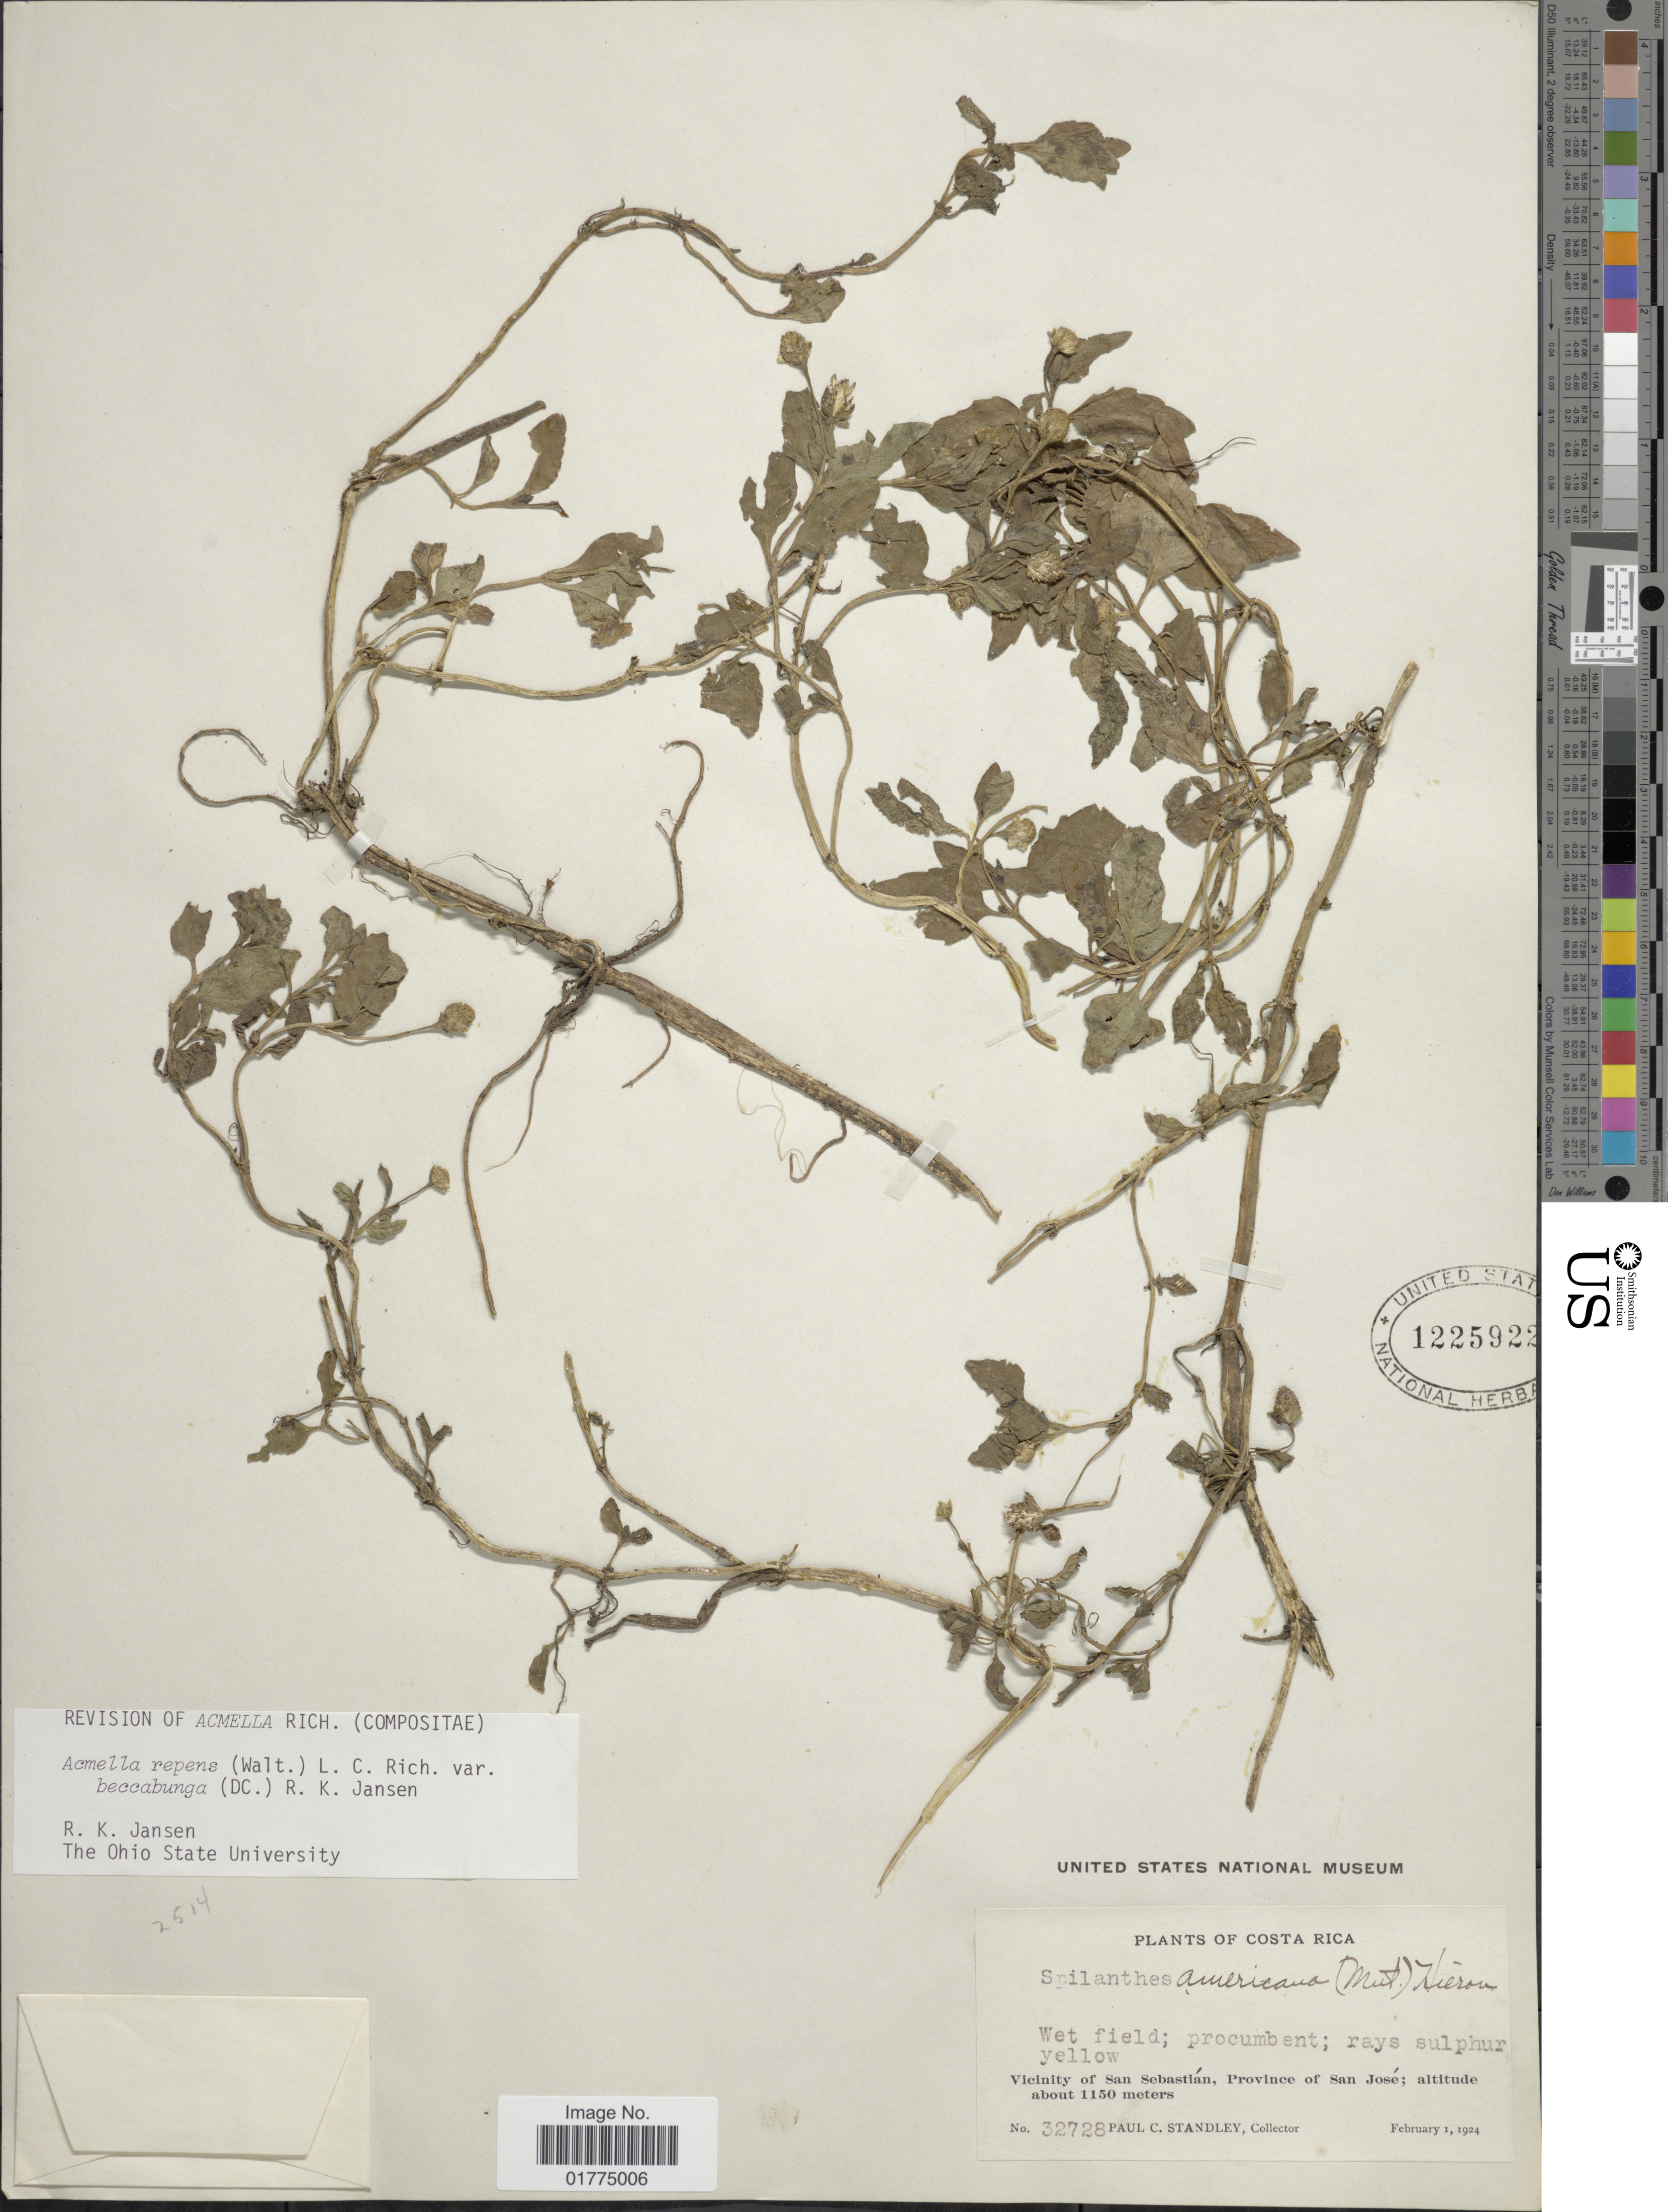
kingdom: Plantae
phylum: Tracheophyta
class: Magnoliopsida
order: Asterales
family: Asteraceae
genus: Acmella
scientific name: Acmella repens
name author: (Walter) Rich.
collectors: P. C. Standley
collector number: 32728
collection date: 1924-02-01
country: Costa Rica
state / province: San José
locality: Vicinity of San Sebastián, Province of San José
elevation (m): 1150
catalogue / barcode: US 1225922